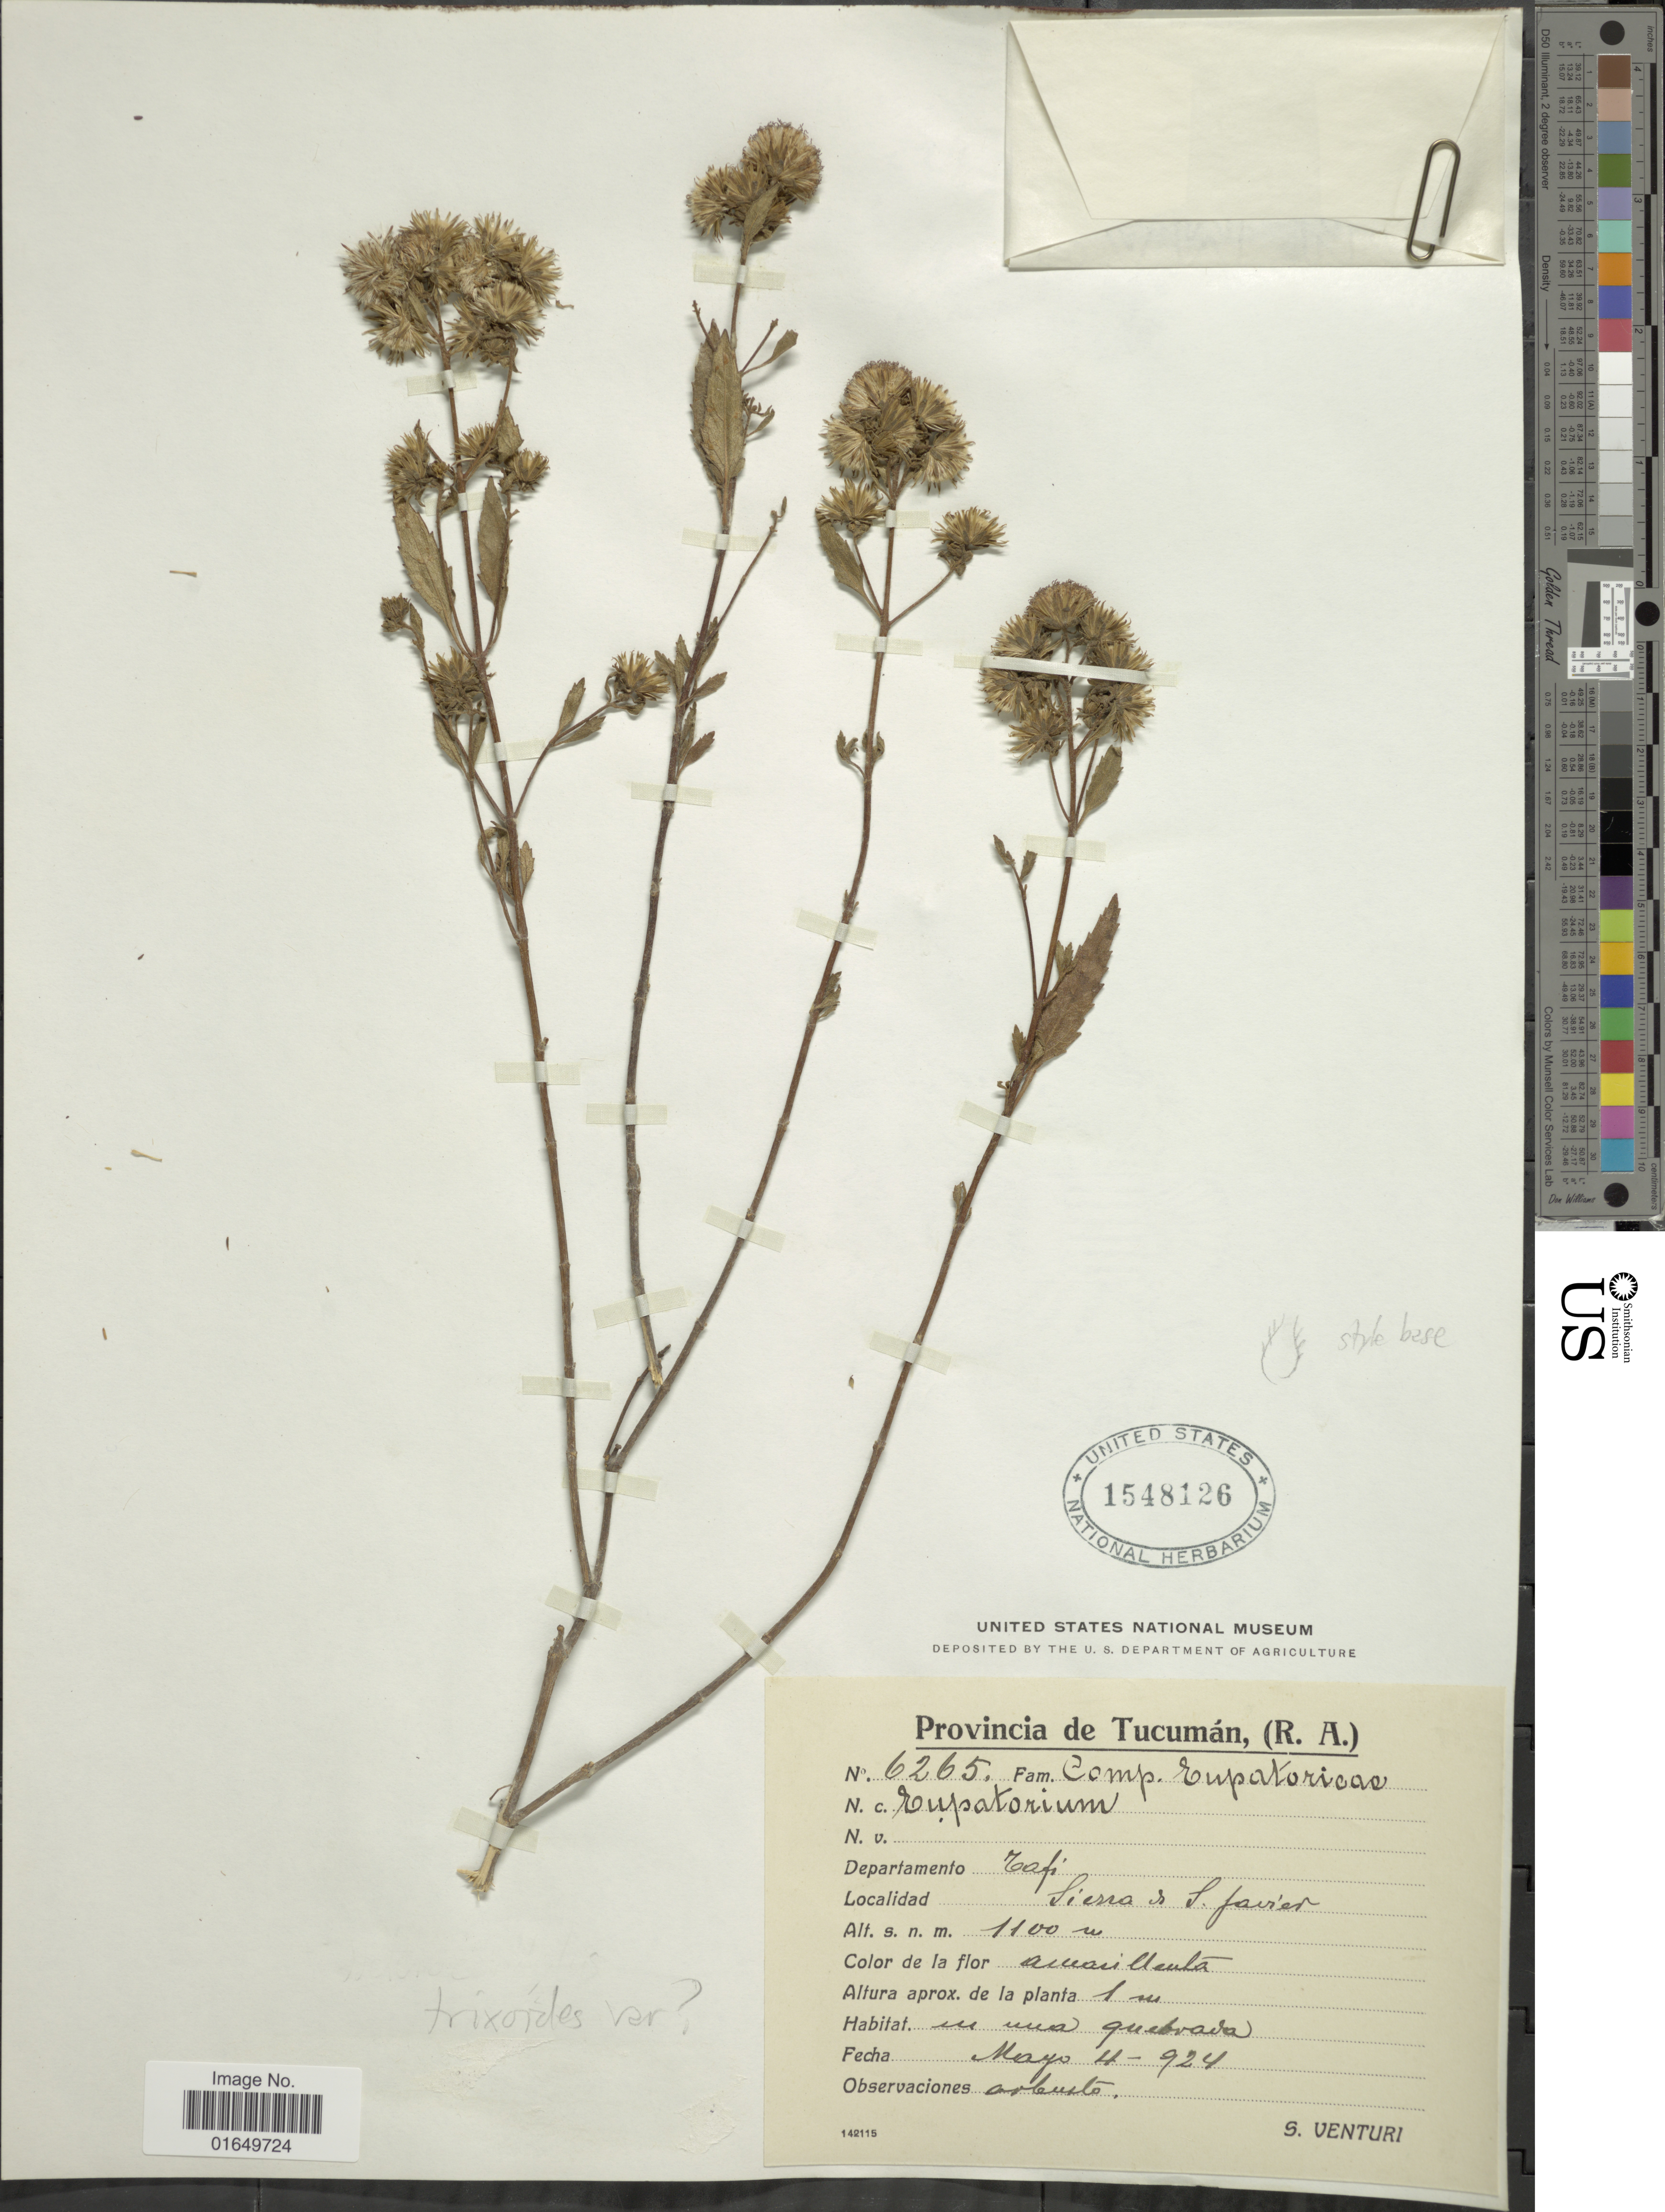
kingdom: Plantae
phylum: Tracheophyta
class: Magnoliopsida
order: Asterales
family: Asteraceae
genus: Ayapanopsis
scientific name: Ayapanopsis trixioides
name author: (Mart. ex Baker) R.M. King & H. Rob.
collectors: S. Venturi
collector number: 6265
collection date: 1924-05-04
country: Argentina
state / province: Tucuman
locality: Departamento Tafi. Sierra de S. Javier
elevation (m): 1100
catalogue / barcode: US 1548126